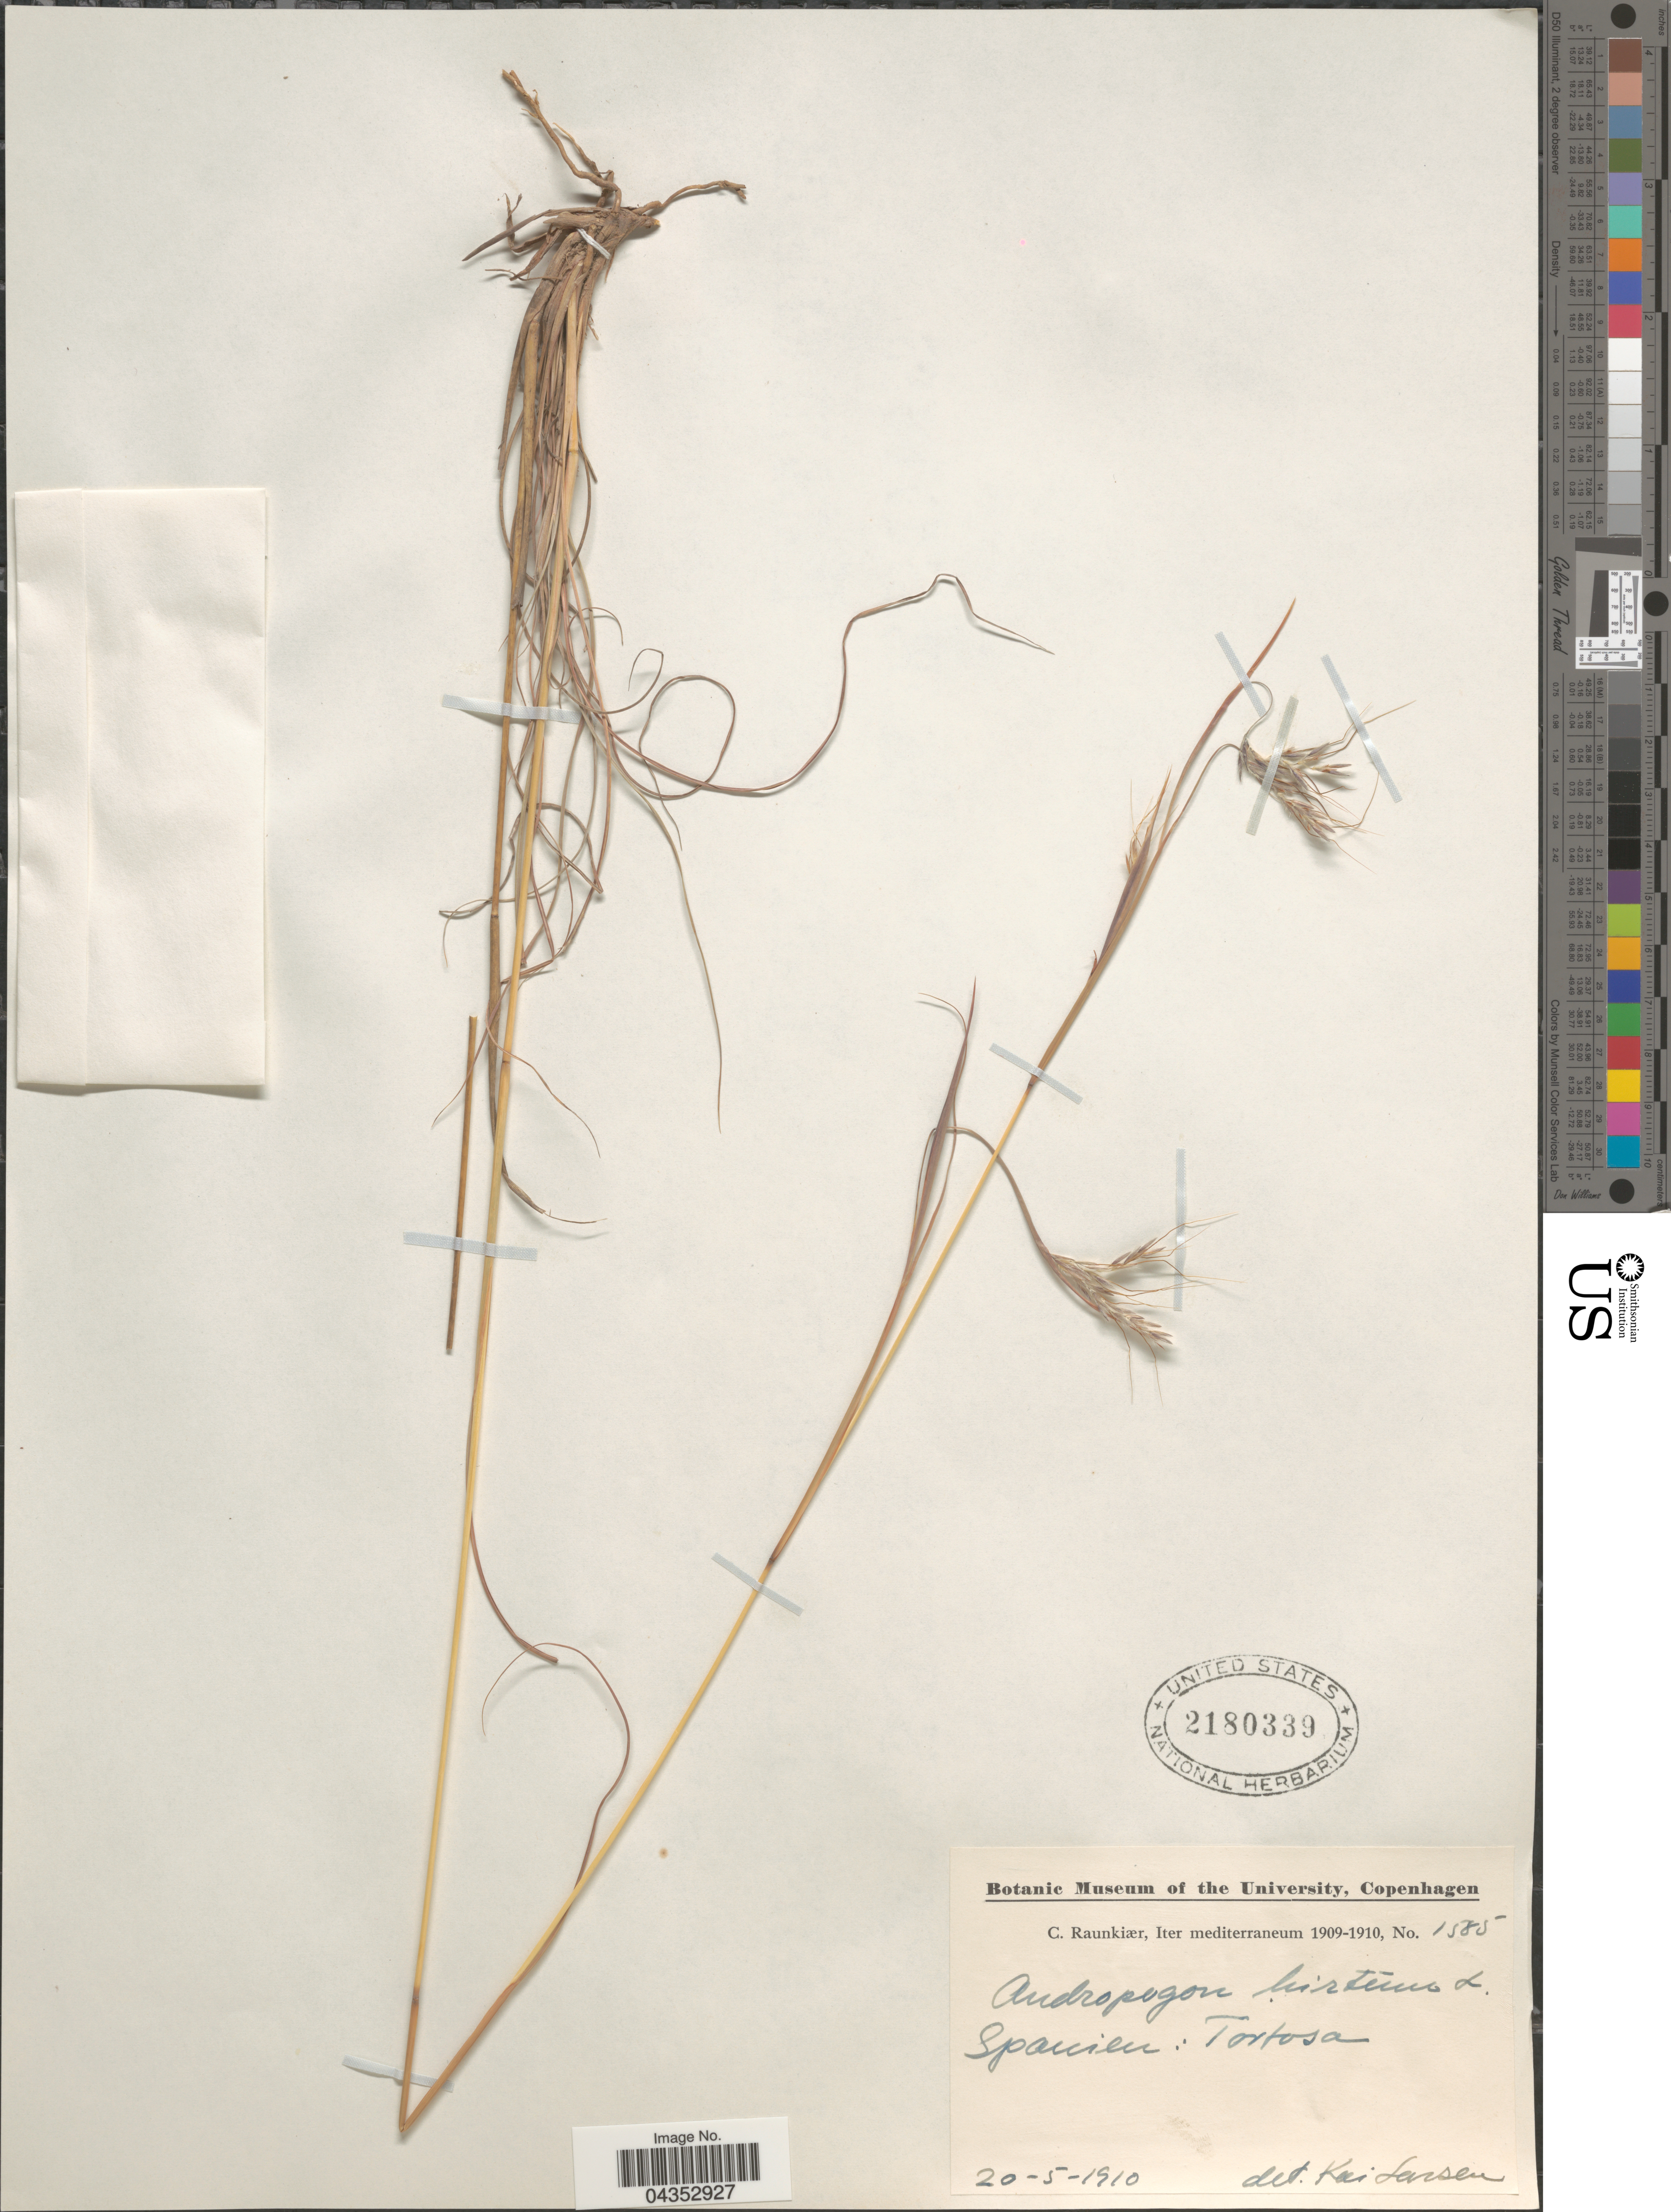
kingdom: Plantae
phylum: Tracheophyta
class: Liliopsida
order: Poales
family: Poaceae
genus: Hyparrhenia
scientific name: Hyparrhenia hirta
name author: (L.) Stapf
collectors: C. C. Raunkiaer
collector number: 1585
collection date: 1910-05-20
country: Spain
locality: Iter mediterraneum 1909-1910. Spanien: Tortosa.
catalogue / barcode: US 2180339